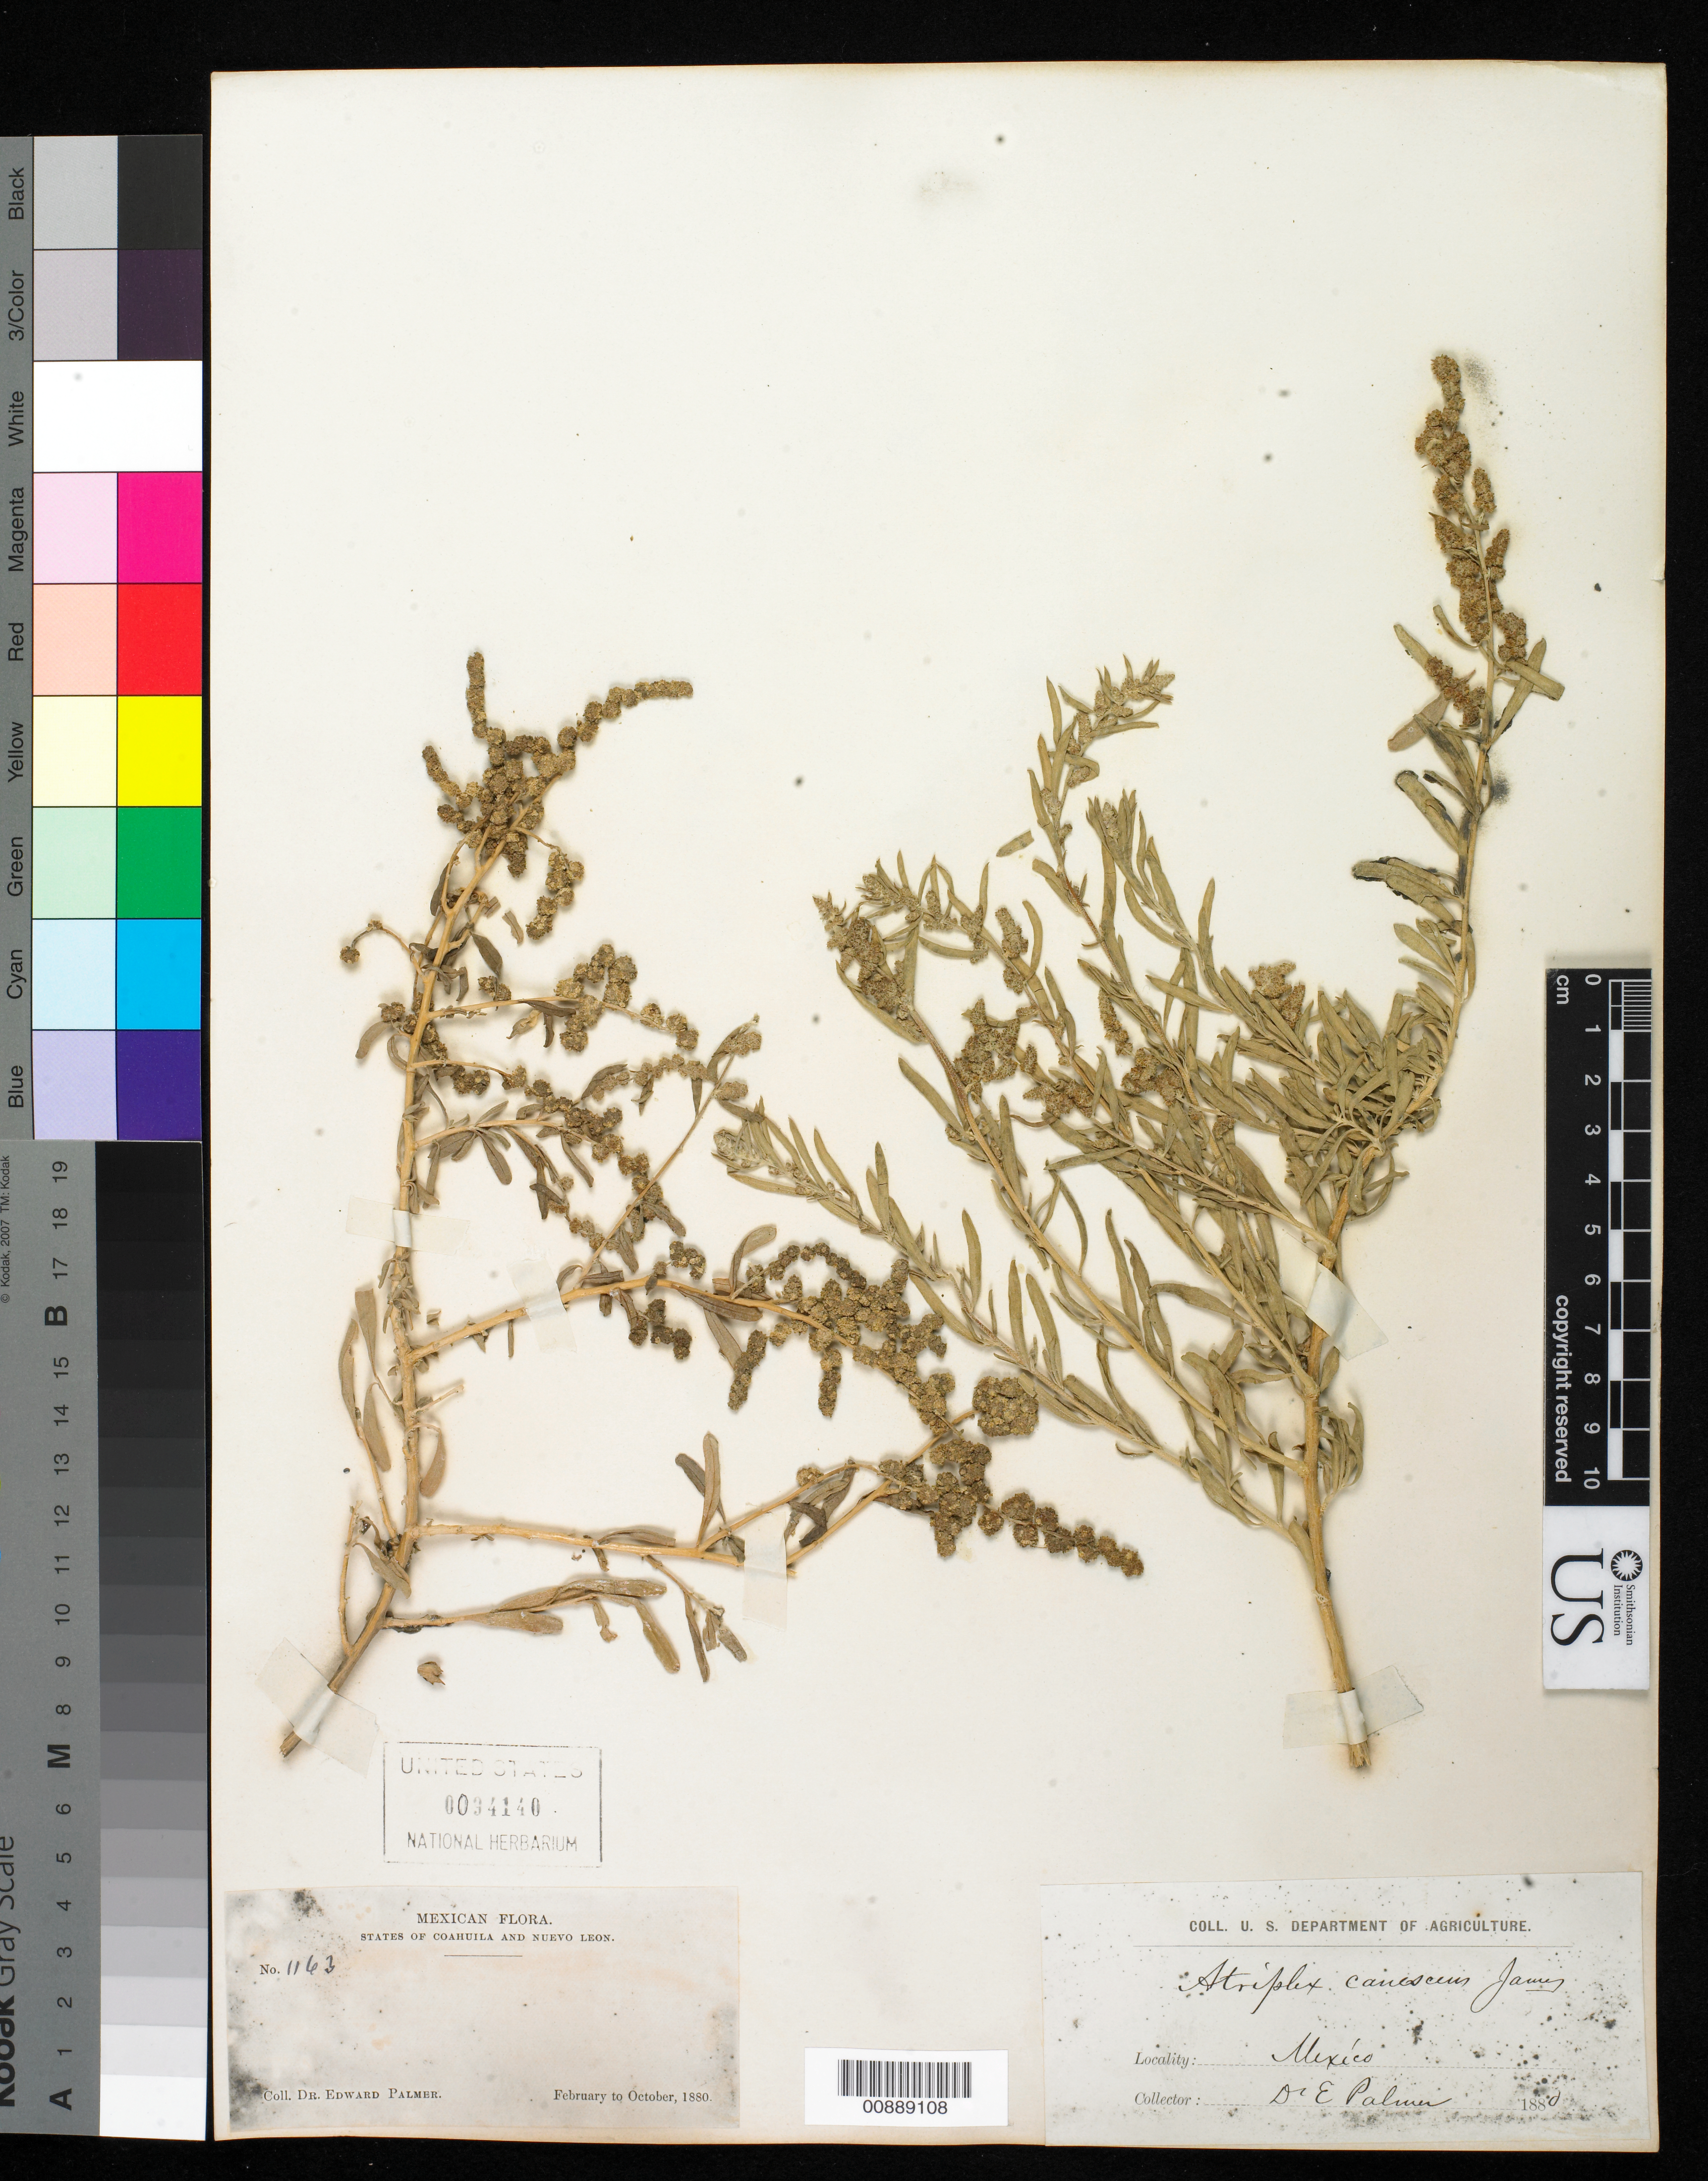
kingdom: Plantae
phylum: Tracheophyta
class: Magnoliopsida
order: Caryophyllales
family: Amaranthaceae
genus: Atriplex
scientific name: Atriplex canescens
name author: (Pursh) Nutt.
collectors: E. Palmer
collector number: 1163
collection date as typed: Feb 1880 to -- Oct 1880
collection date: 1880-02/1880-10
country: Mexico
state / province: Coahuila / Nuevo León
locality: States of Coahuila and Nuevo León.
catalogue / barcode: US 94140